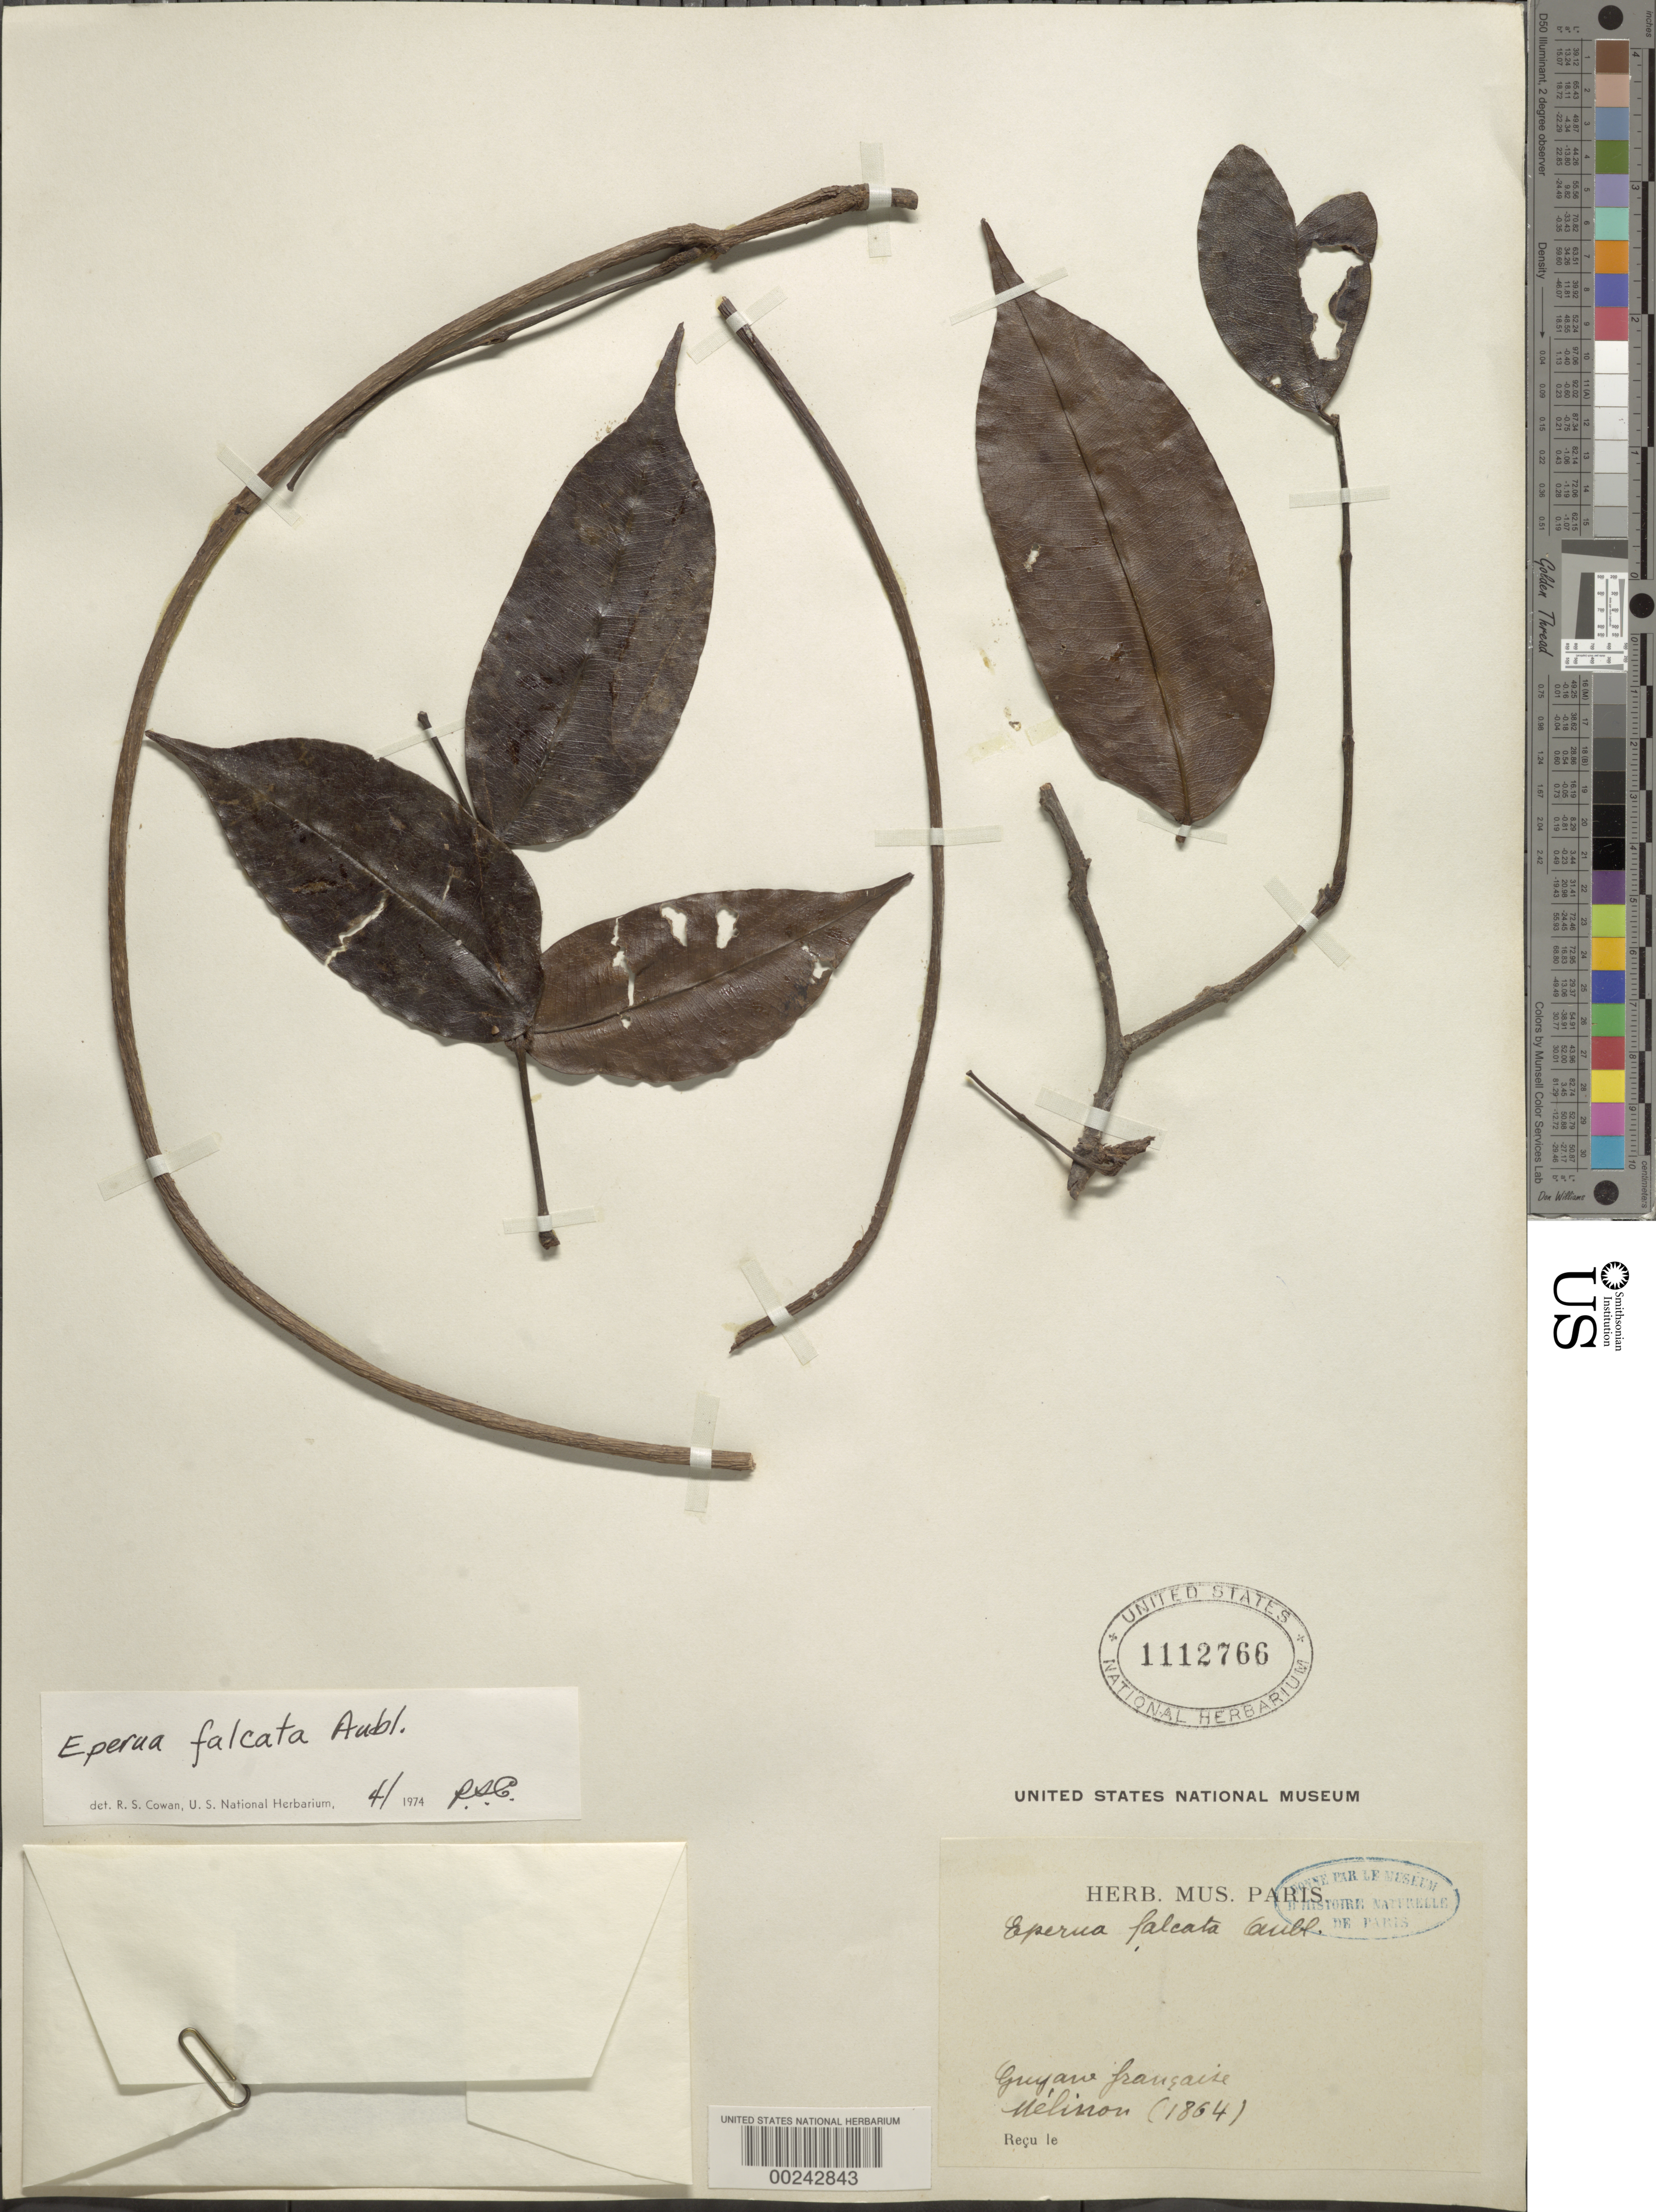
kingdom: Plantae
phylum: Tracheophyta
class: Magnoliopsida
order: Fabales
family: Fabaceae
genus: Eperua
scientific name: Eperua falcata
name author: Aubl.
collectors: M. Melinon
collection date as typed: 1864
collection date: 1864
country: French Guiana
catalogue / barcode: US 1112766